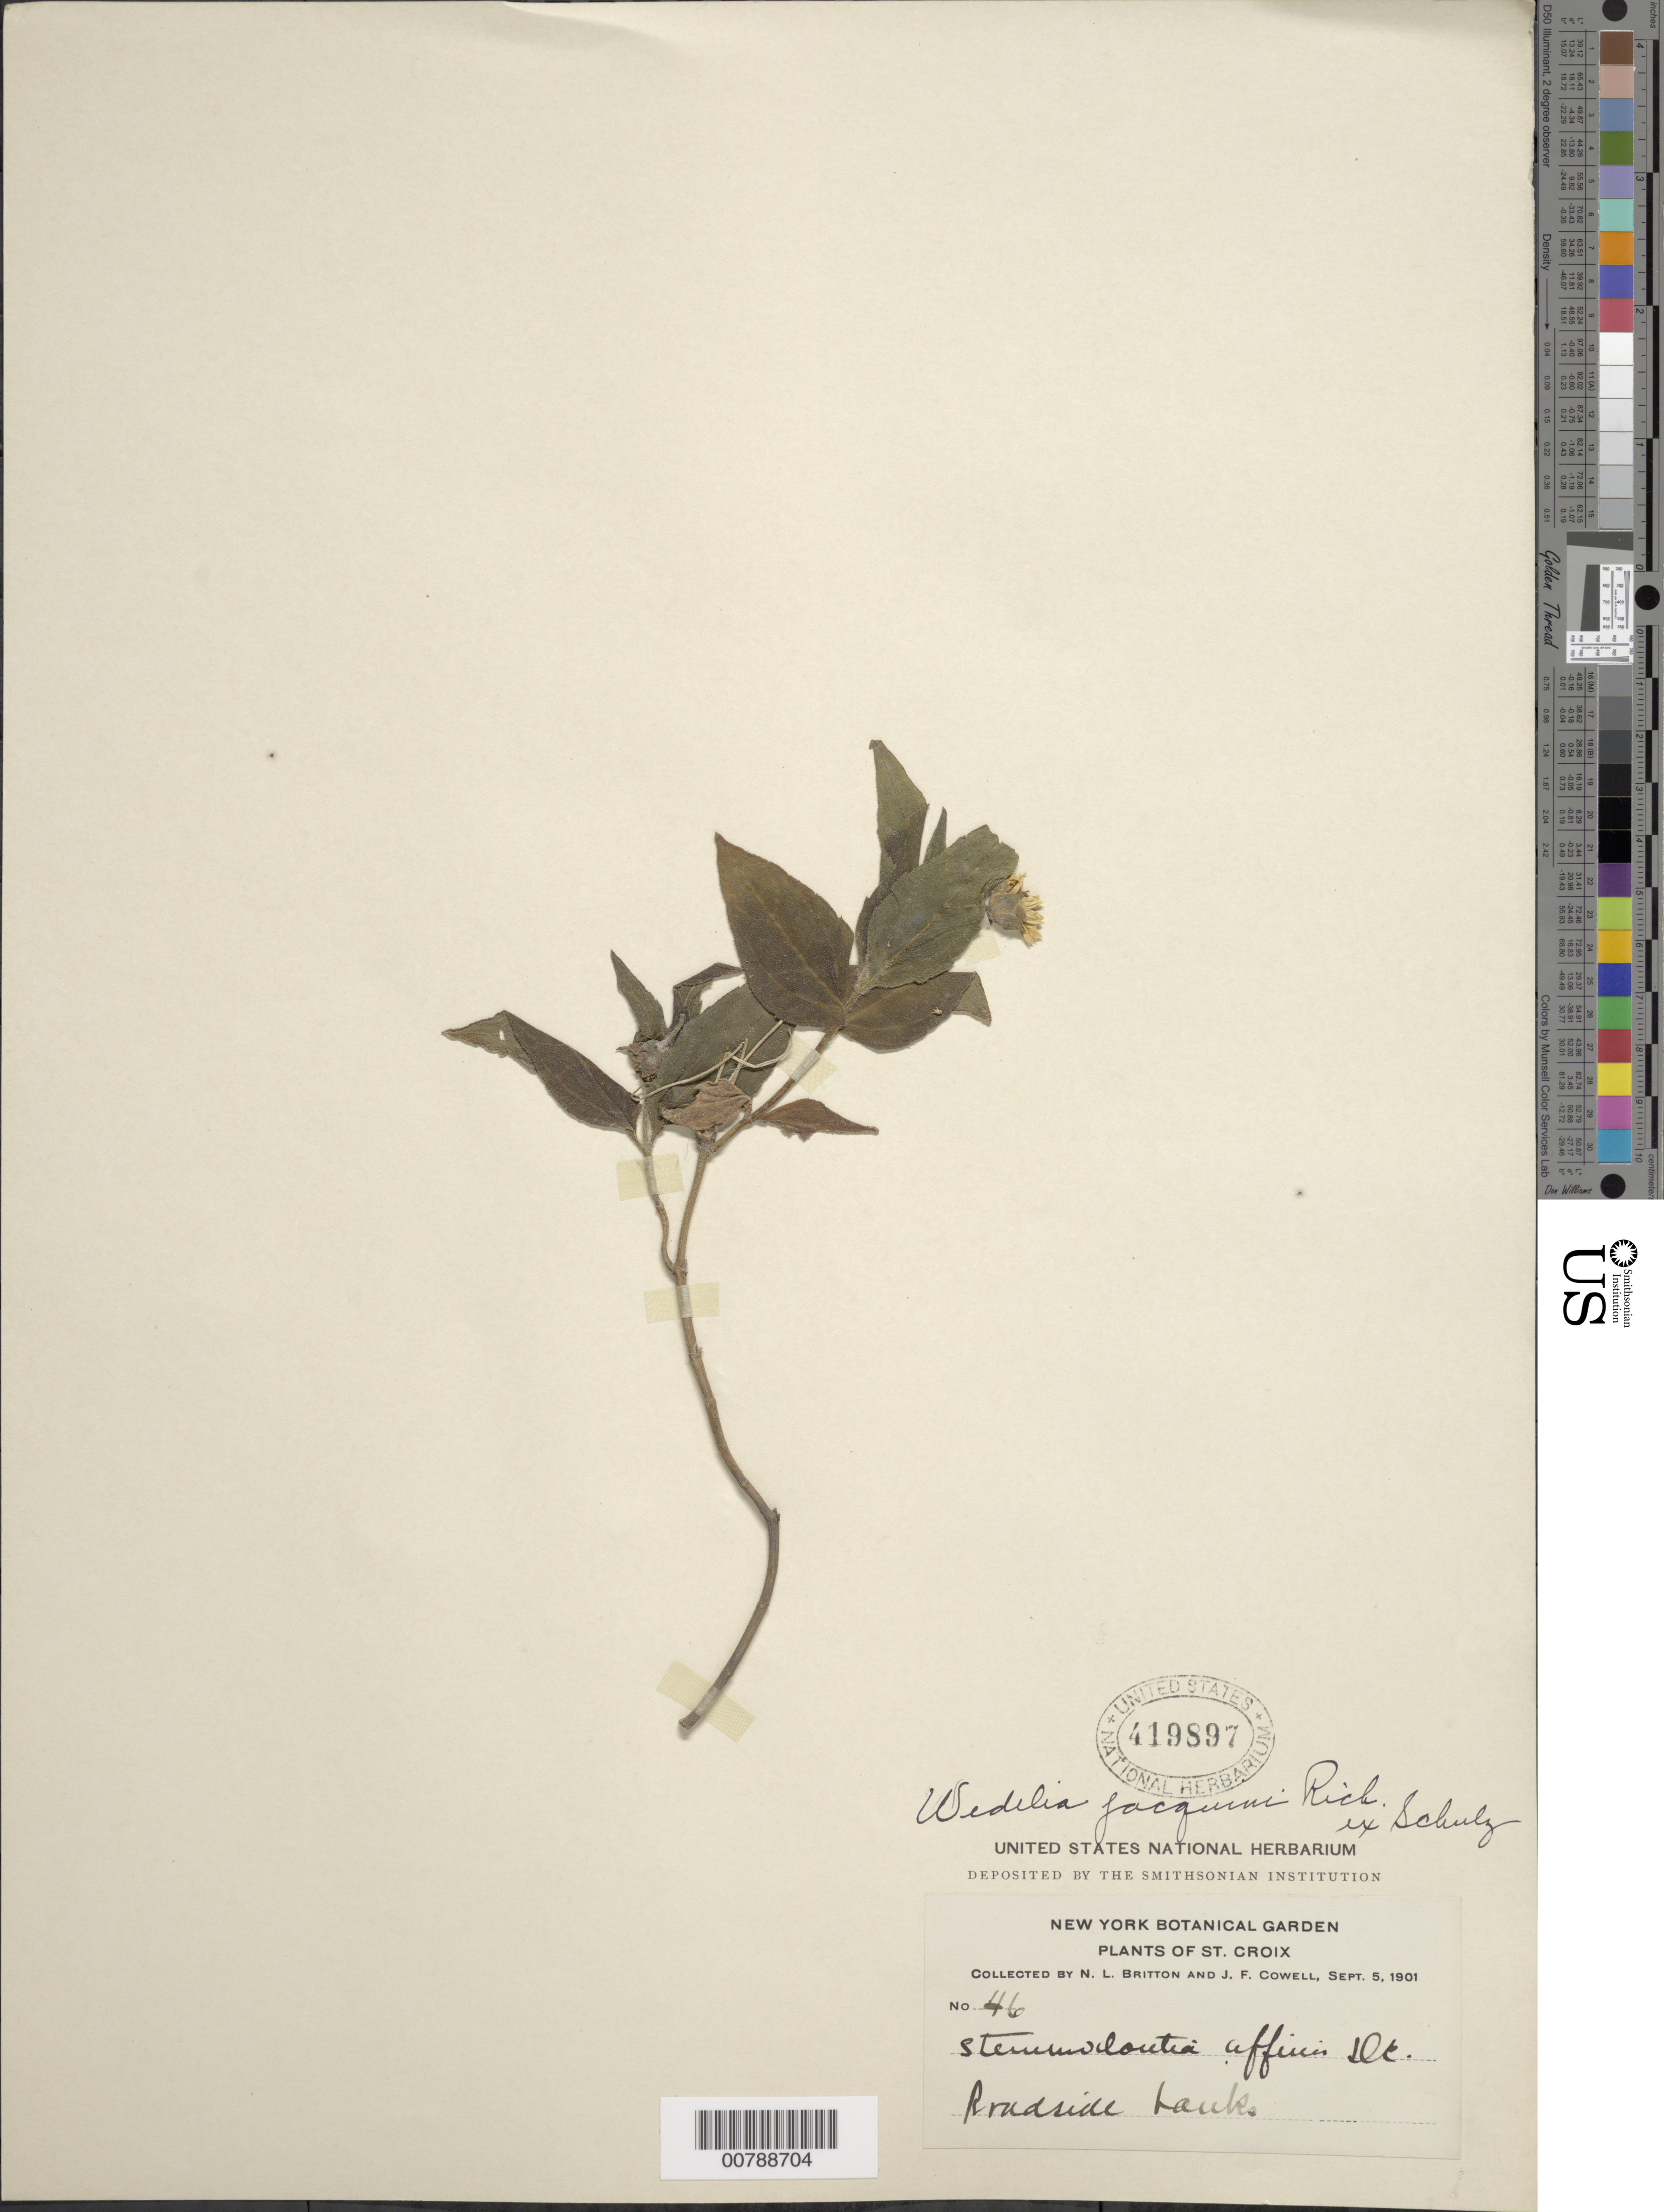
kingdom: Plantae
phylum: Tracheophyta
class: Magnoliopsida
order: Asterales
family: Asteraceae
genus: Wedelia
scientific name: Wedelia calycina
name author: Rich.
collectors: N. Britton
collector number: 46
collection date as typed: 05 Sep 1901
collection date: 1901-09-05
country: U.S. Virgin Islands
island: St. Croix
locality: Roadside bank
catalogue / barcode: US 419897